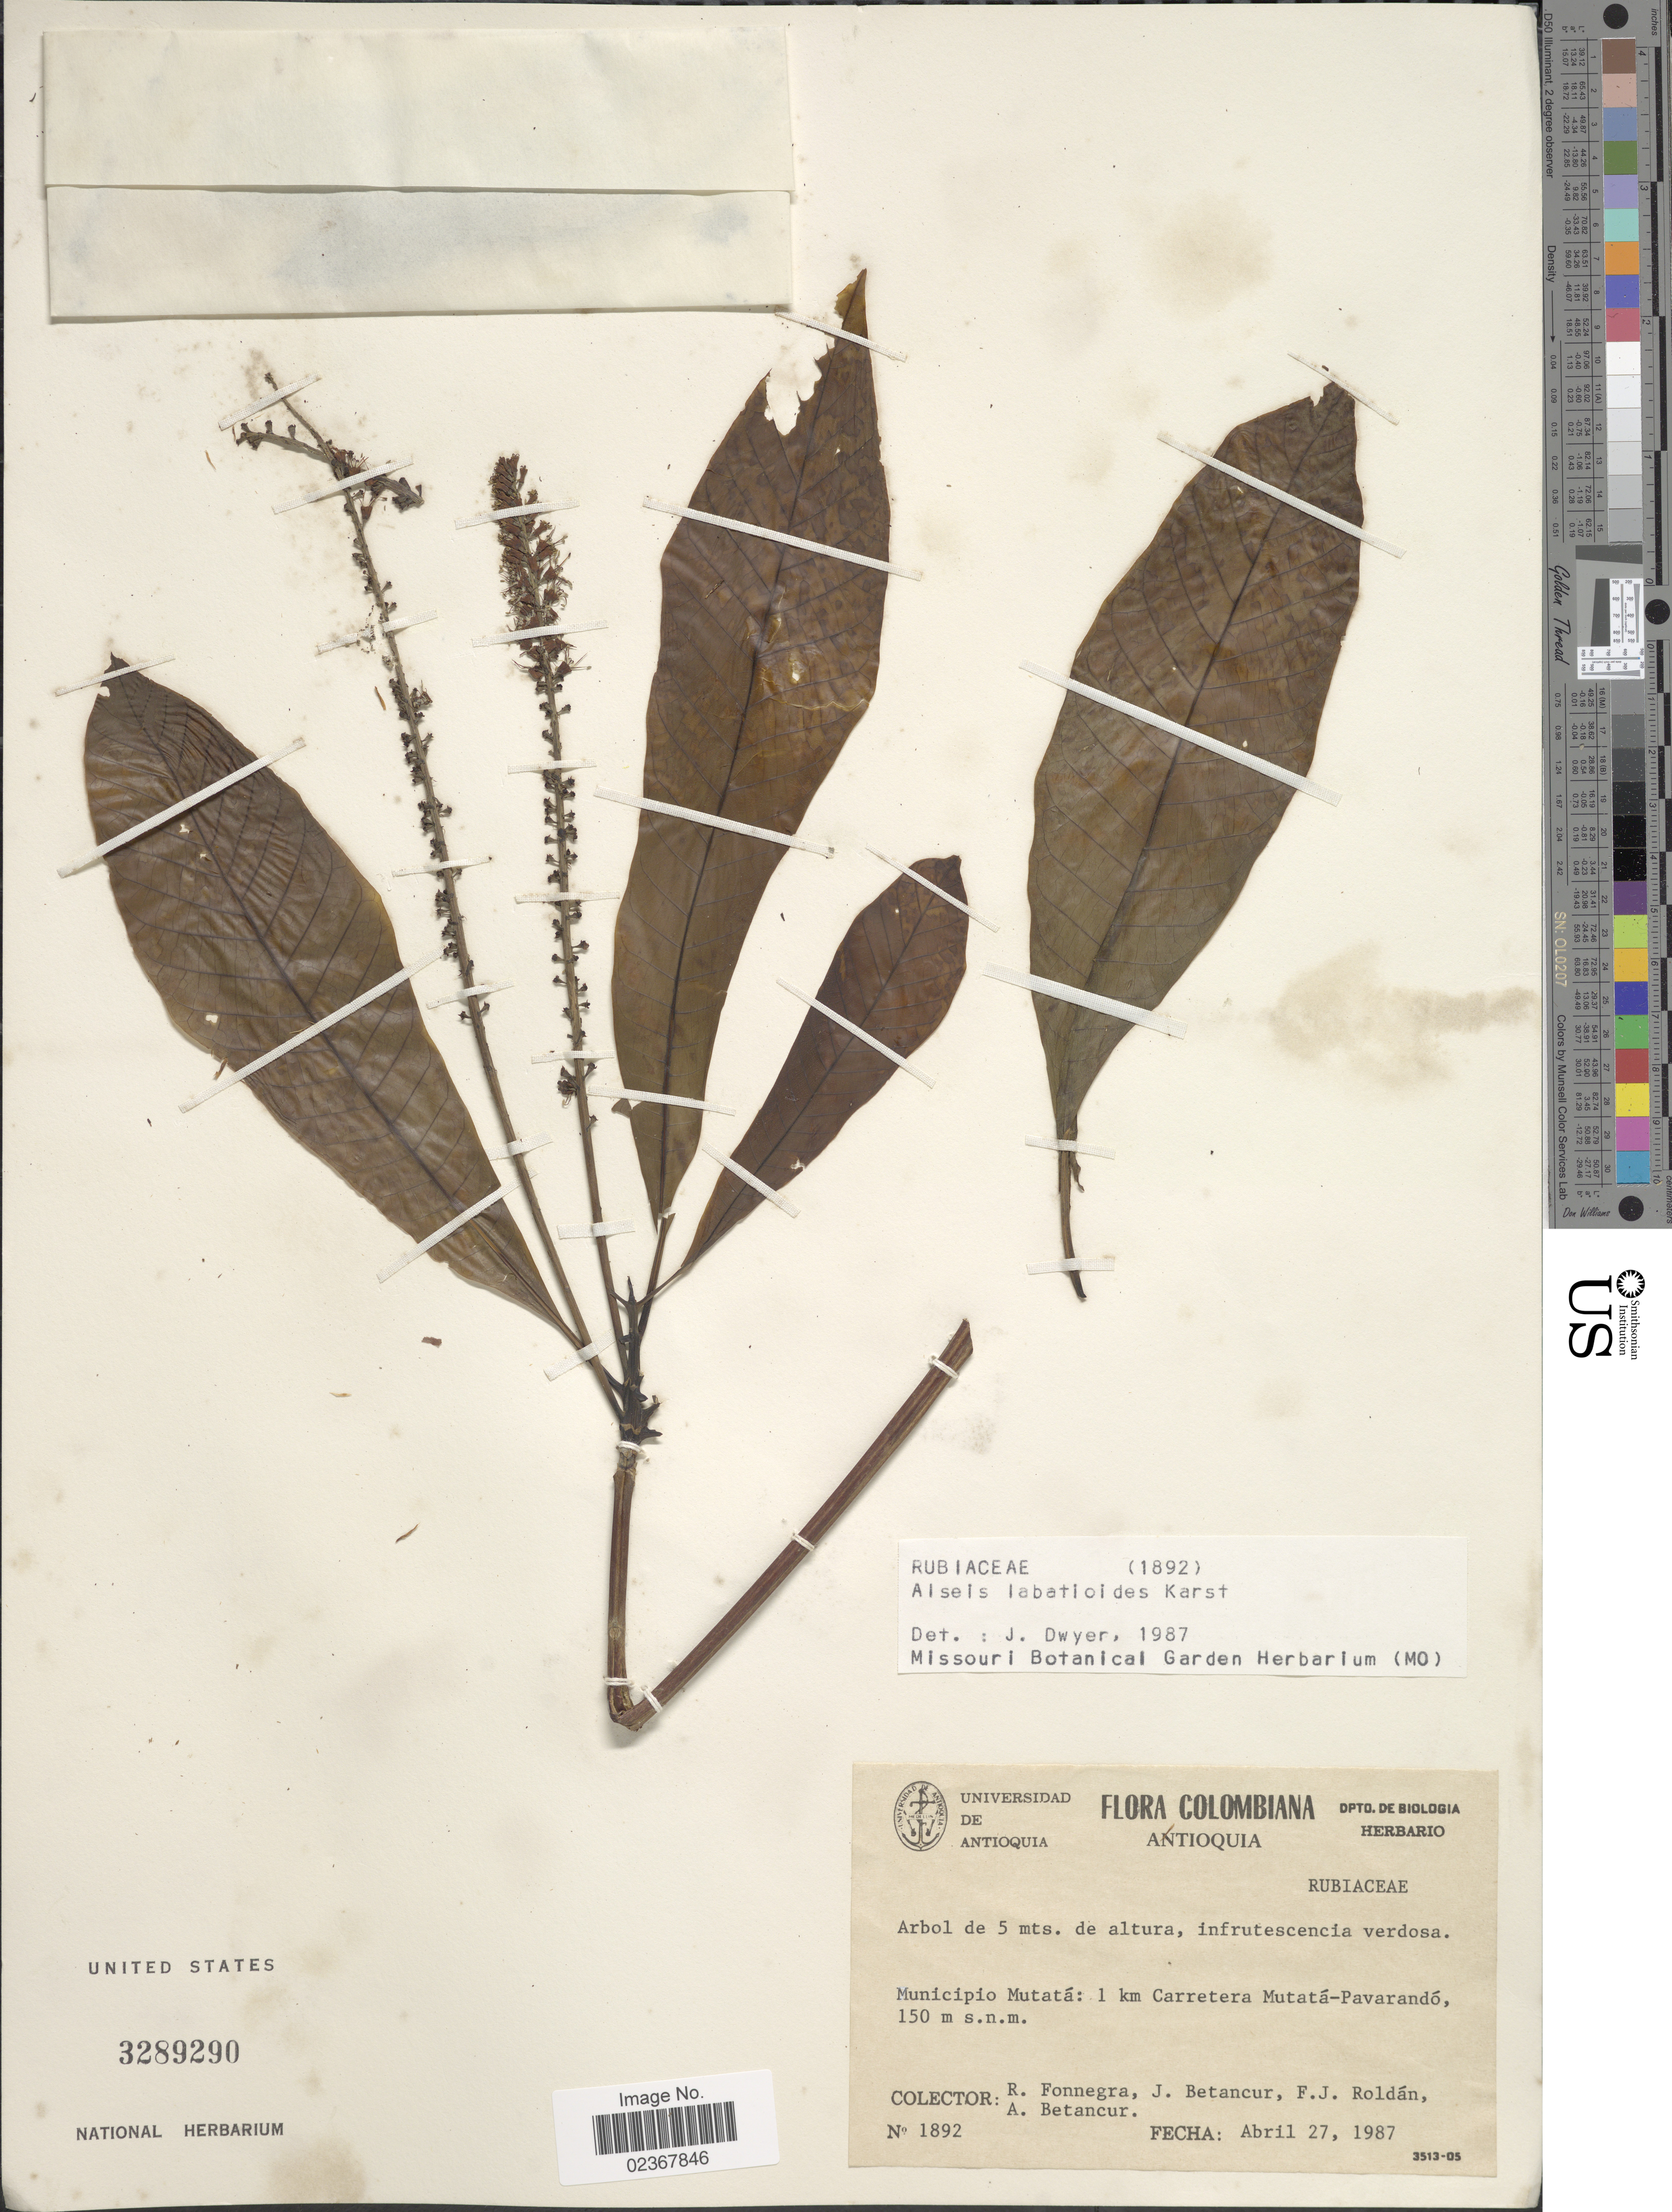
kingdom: Plantae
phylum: Tracheophyta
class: Magnoliopsida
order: Gentianales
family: Rubiaceae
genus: Alseis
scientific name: Alseis latifolia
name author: Gleason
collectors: R. Fonnegra, J. Betancur, F. J. Roldán & A. Betancur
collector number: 1892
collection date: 1987-04-27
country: Colombia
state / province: Antioquia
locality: Municipio Mutata: 1 km Carretera Mutata-Pavarando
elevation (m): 150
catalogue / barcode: US 3289290